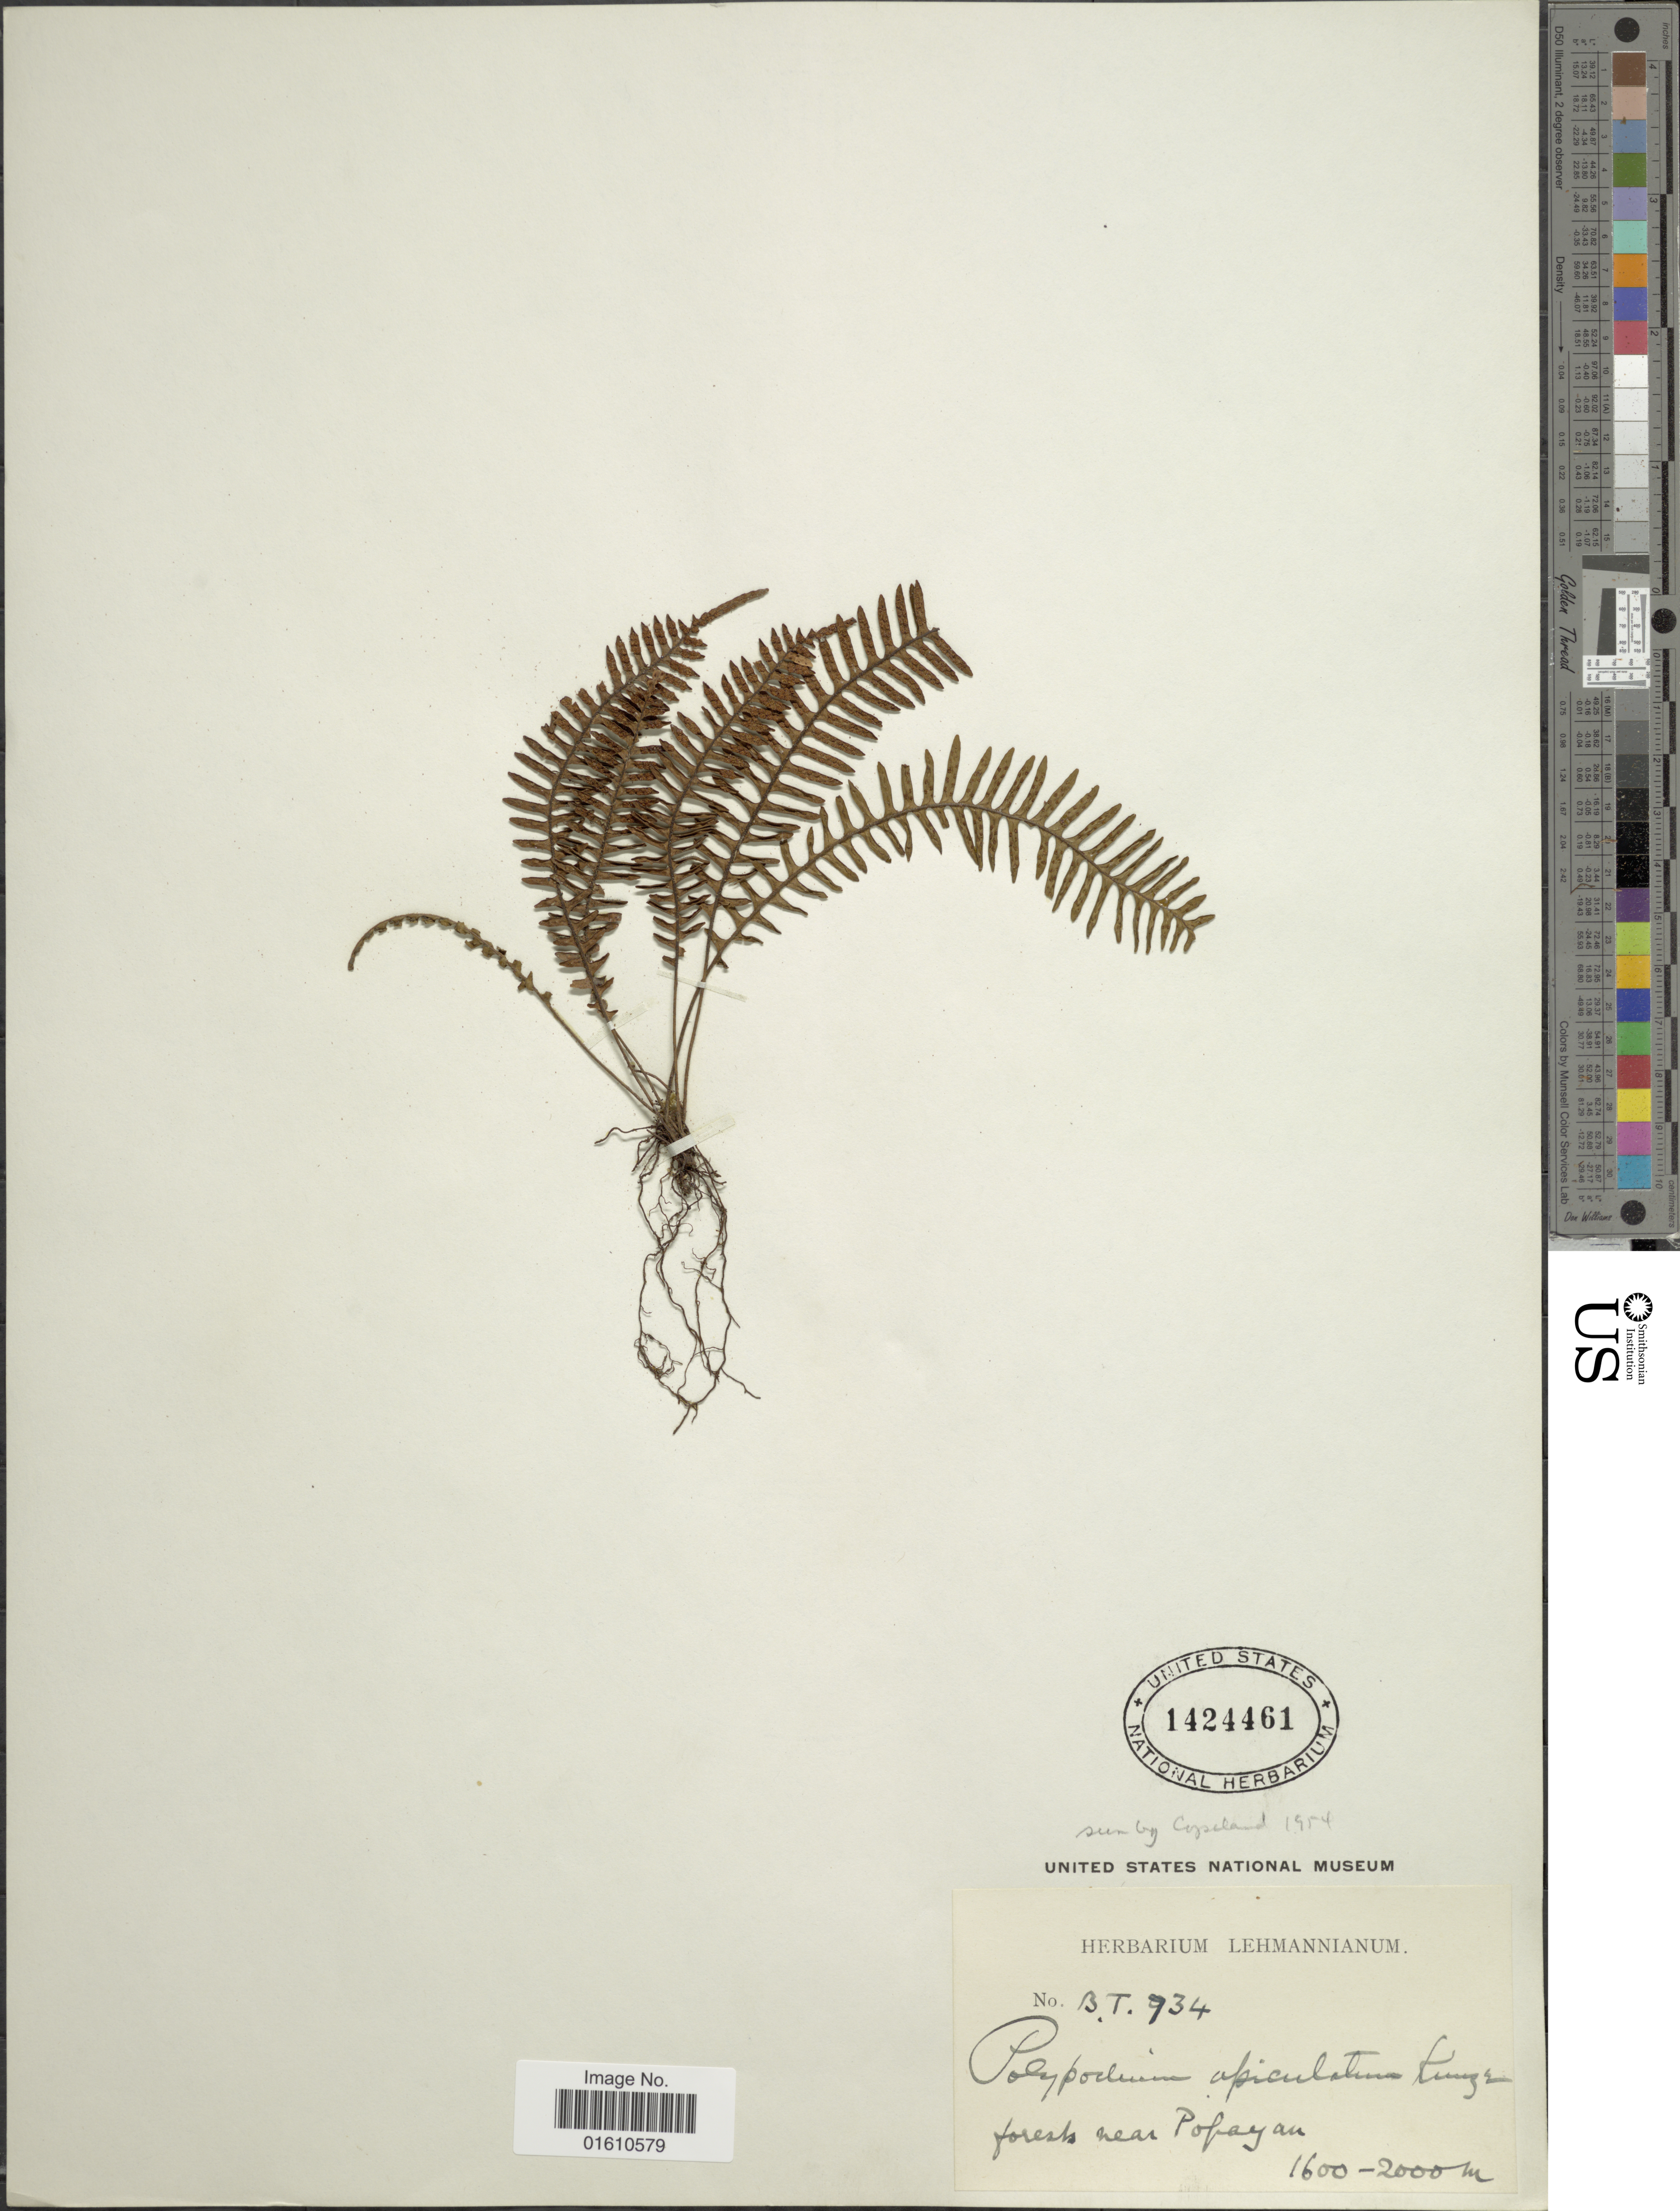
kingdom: Plantae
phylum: Tracheophyta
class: Polypodiopsida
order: Polypodiales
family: Polypodiaceae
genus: Lellingeria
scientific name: Lellingeria apiculata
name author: (Kunze ex Klotzsch) A.R. Sm. & R.C. Moran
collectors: ex herb. Lehmannianum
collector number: BT934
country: Colombia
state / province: Cauca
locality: Forests near Popayan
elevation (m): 1600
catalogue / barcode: US 1424461